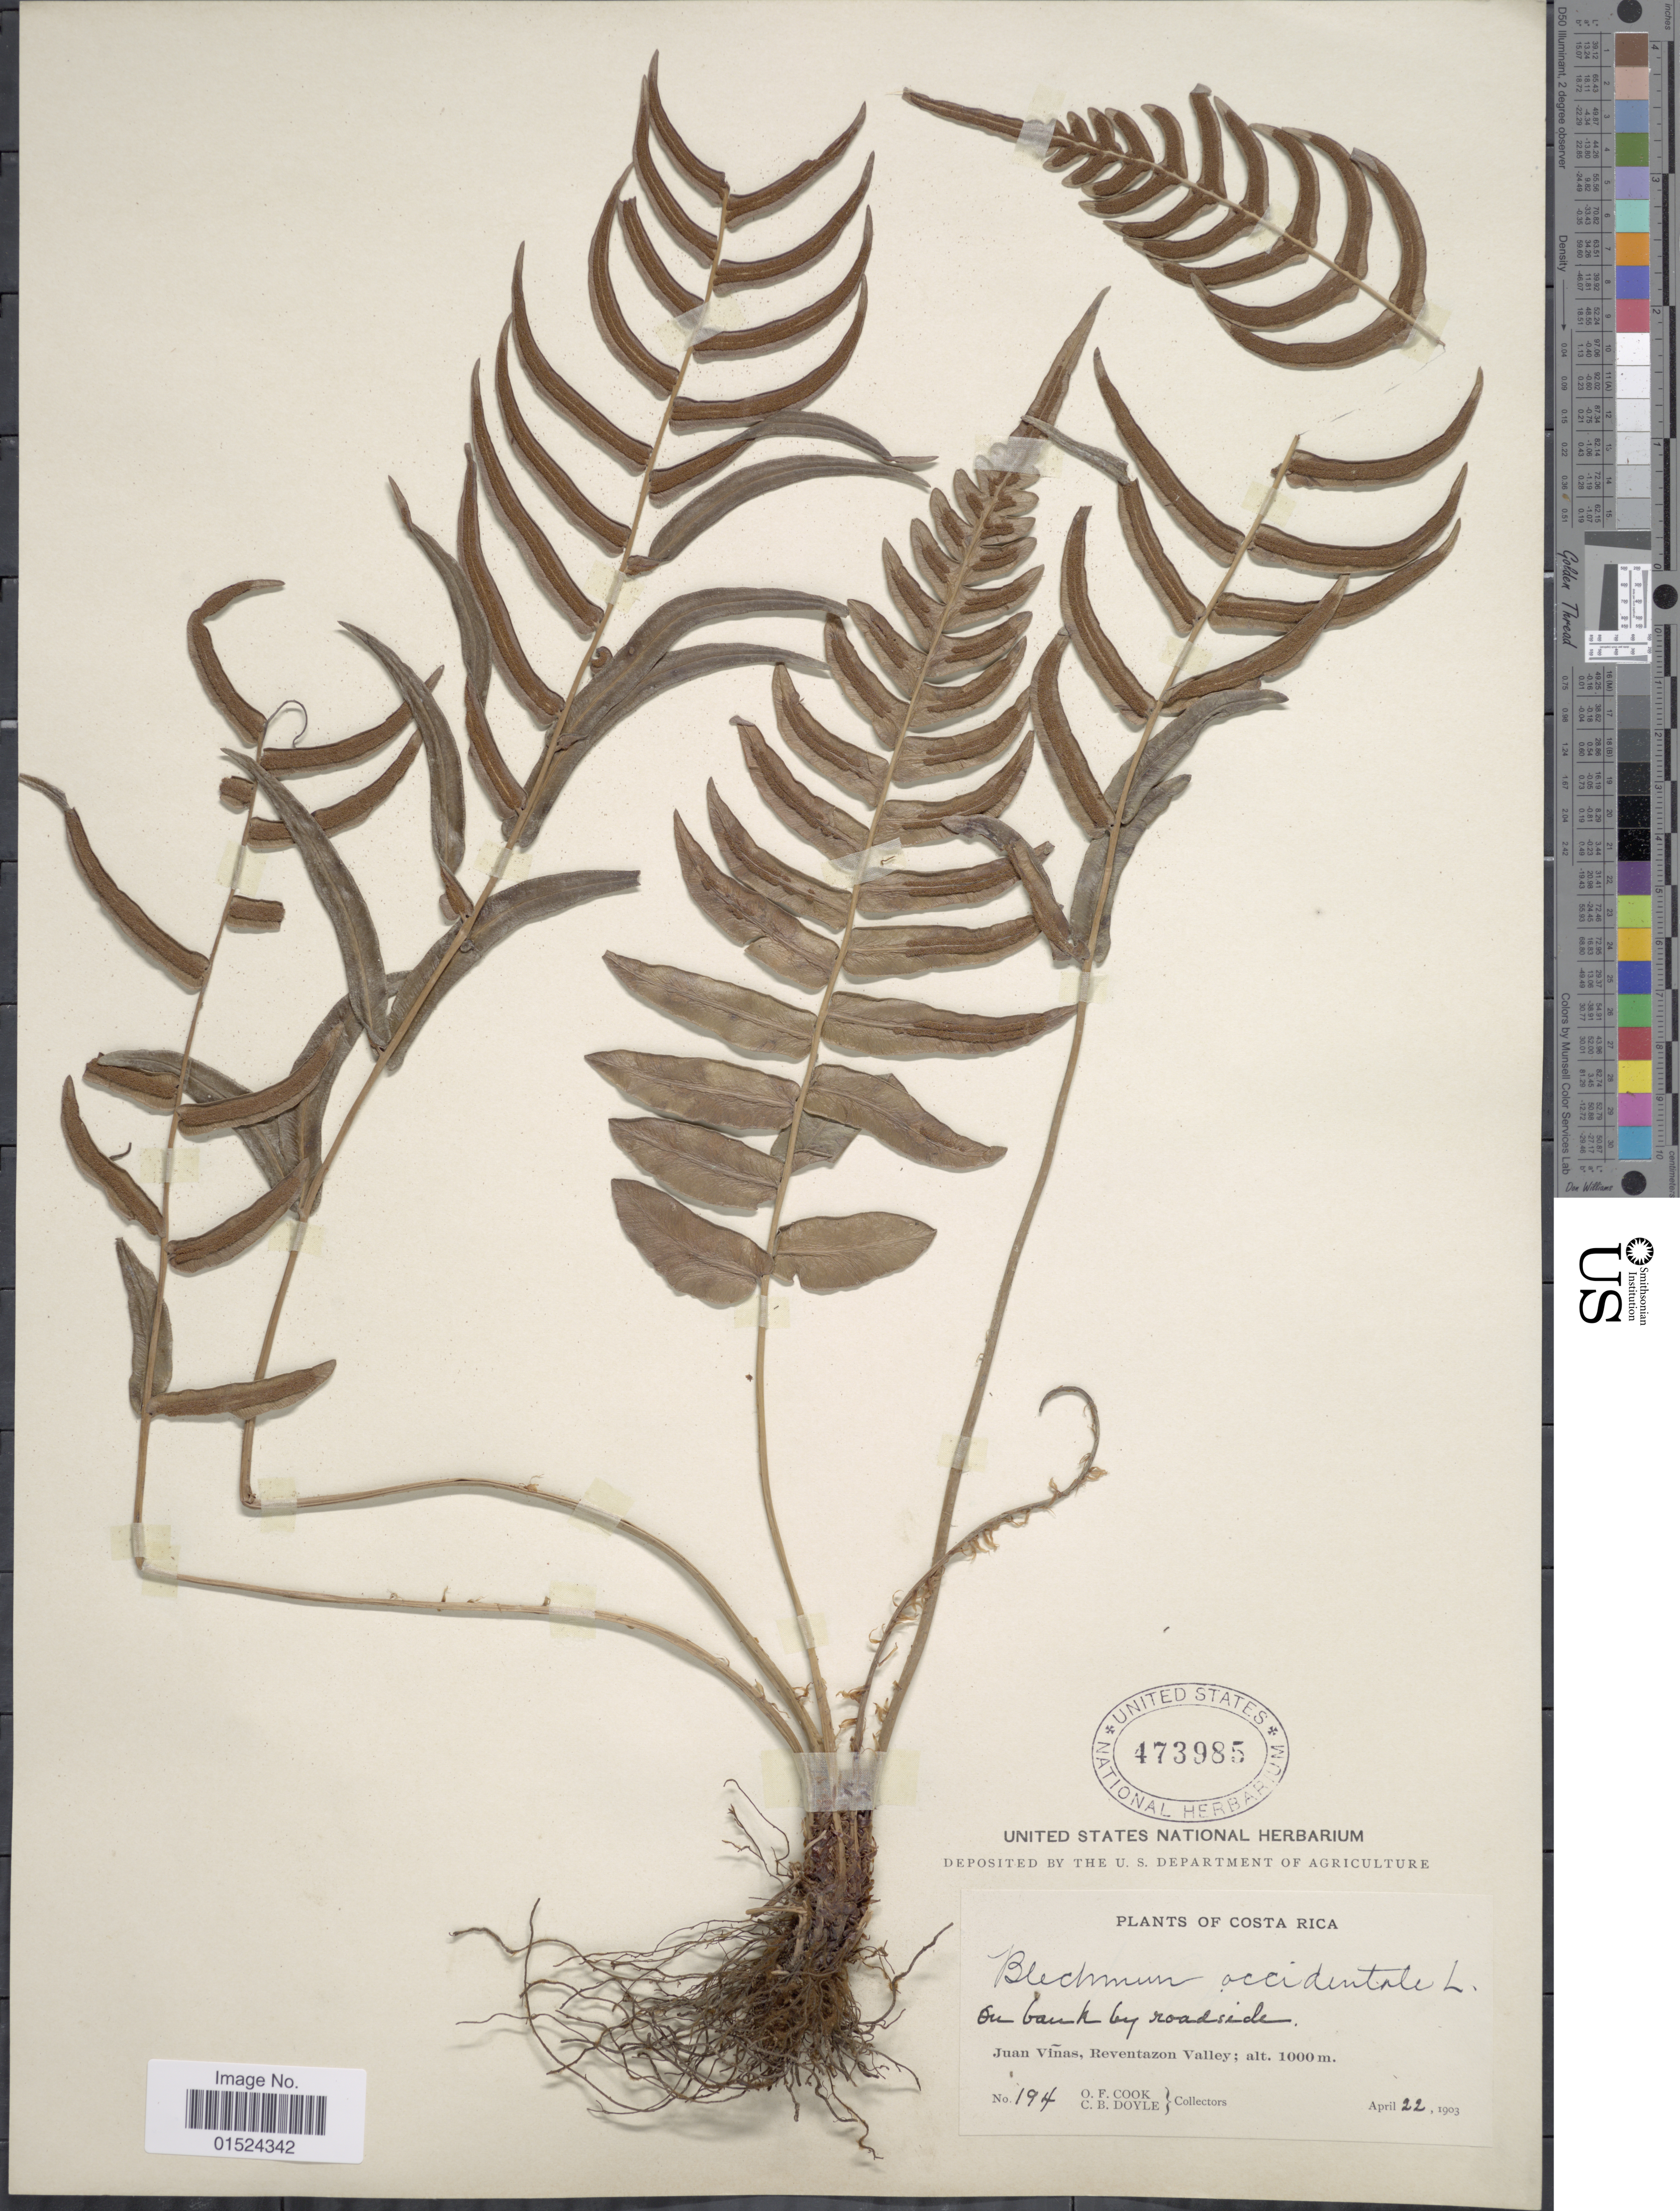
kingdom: Plantae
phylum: Tracheophyta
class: Polypodiopsida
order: Polypodiales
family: Blechnaceae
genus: Blechnum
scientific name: Blechnum occidentale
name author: L.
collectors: O. F. Cook & C. Doyle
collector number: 194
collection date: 1903-04-22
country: Costa Rica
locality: Juan Viñas, Reventazon Valley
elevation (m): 1000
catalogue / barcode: US 473985